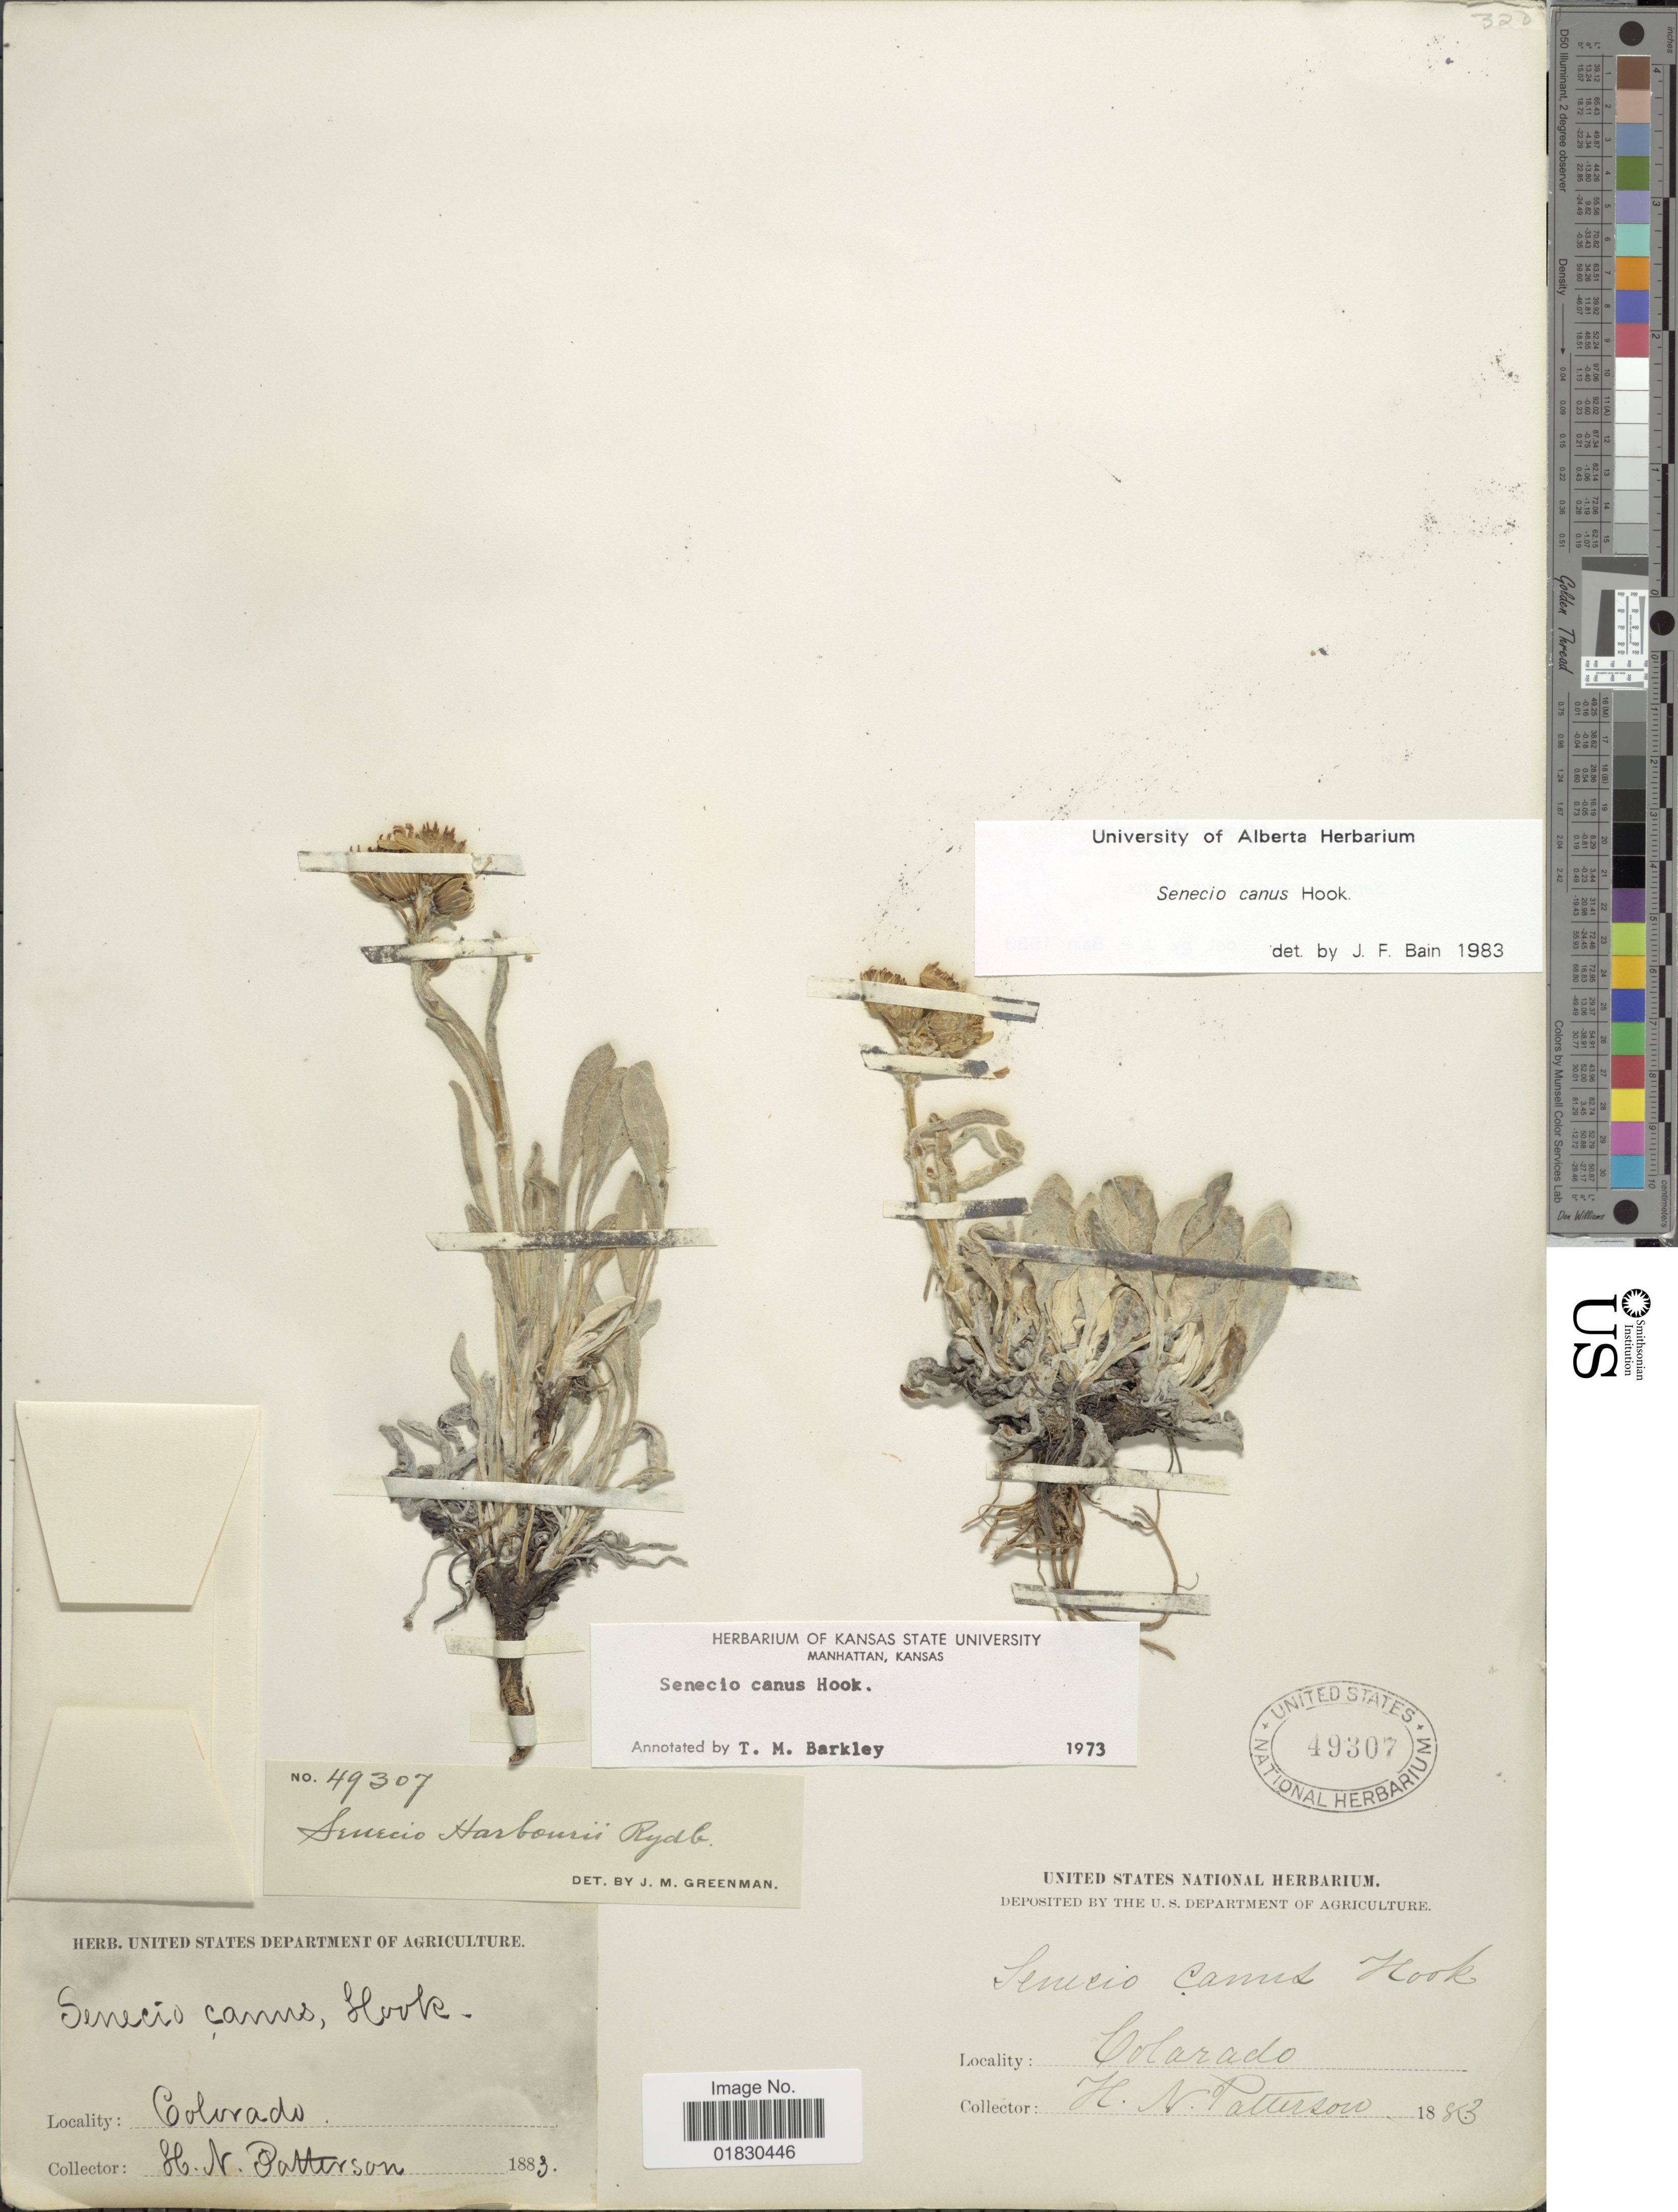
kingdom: Plantae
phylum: Tracheophyta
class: Magnoliopsida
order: Asterales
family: Asteraceae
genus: Packera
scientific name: Packera cana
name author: (Hook.) W.A. Weber & Á. Löve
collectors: H. N. Patterson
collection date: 1883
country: United States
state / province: Colorado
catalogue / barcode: US 49307